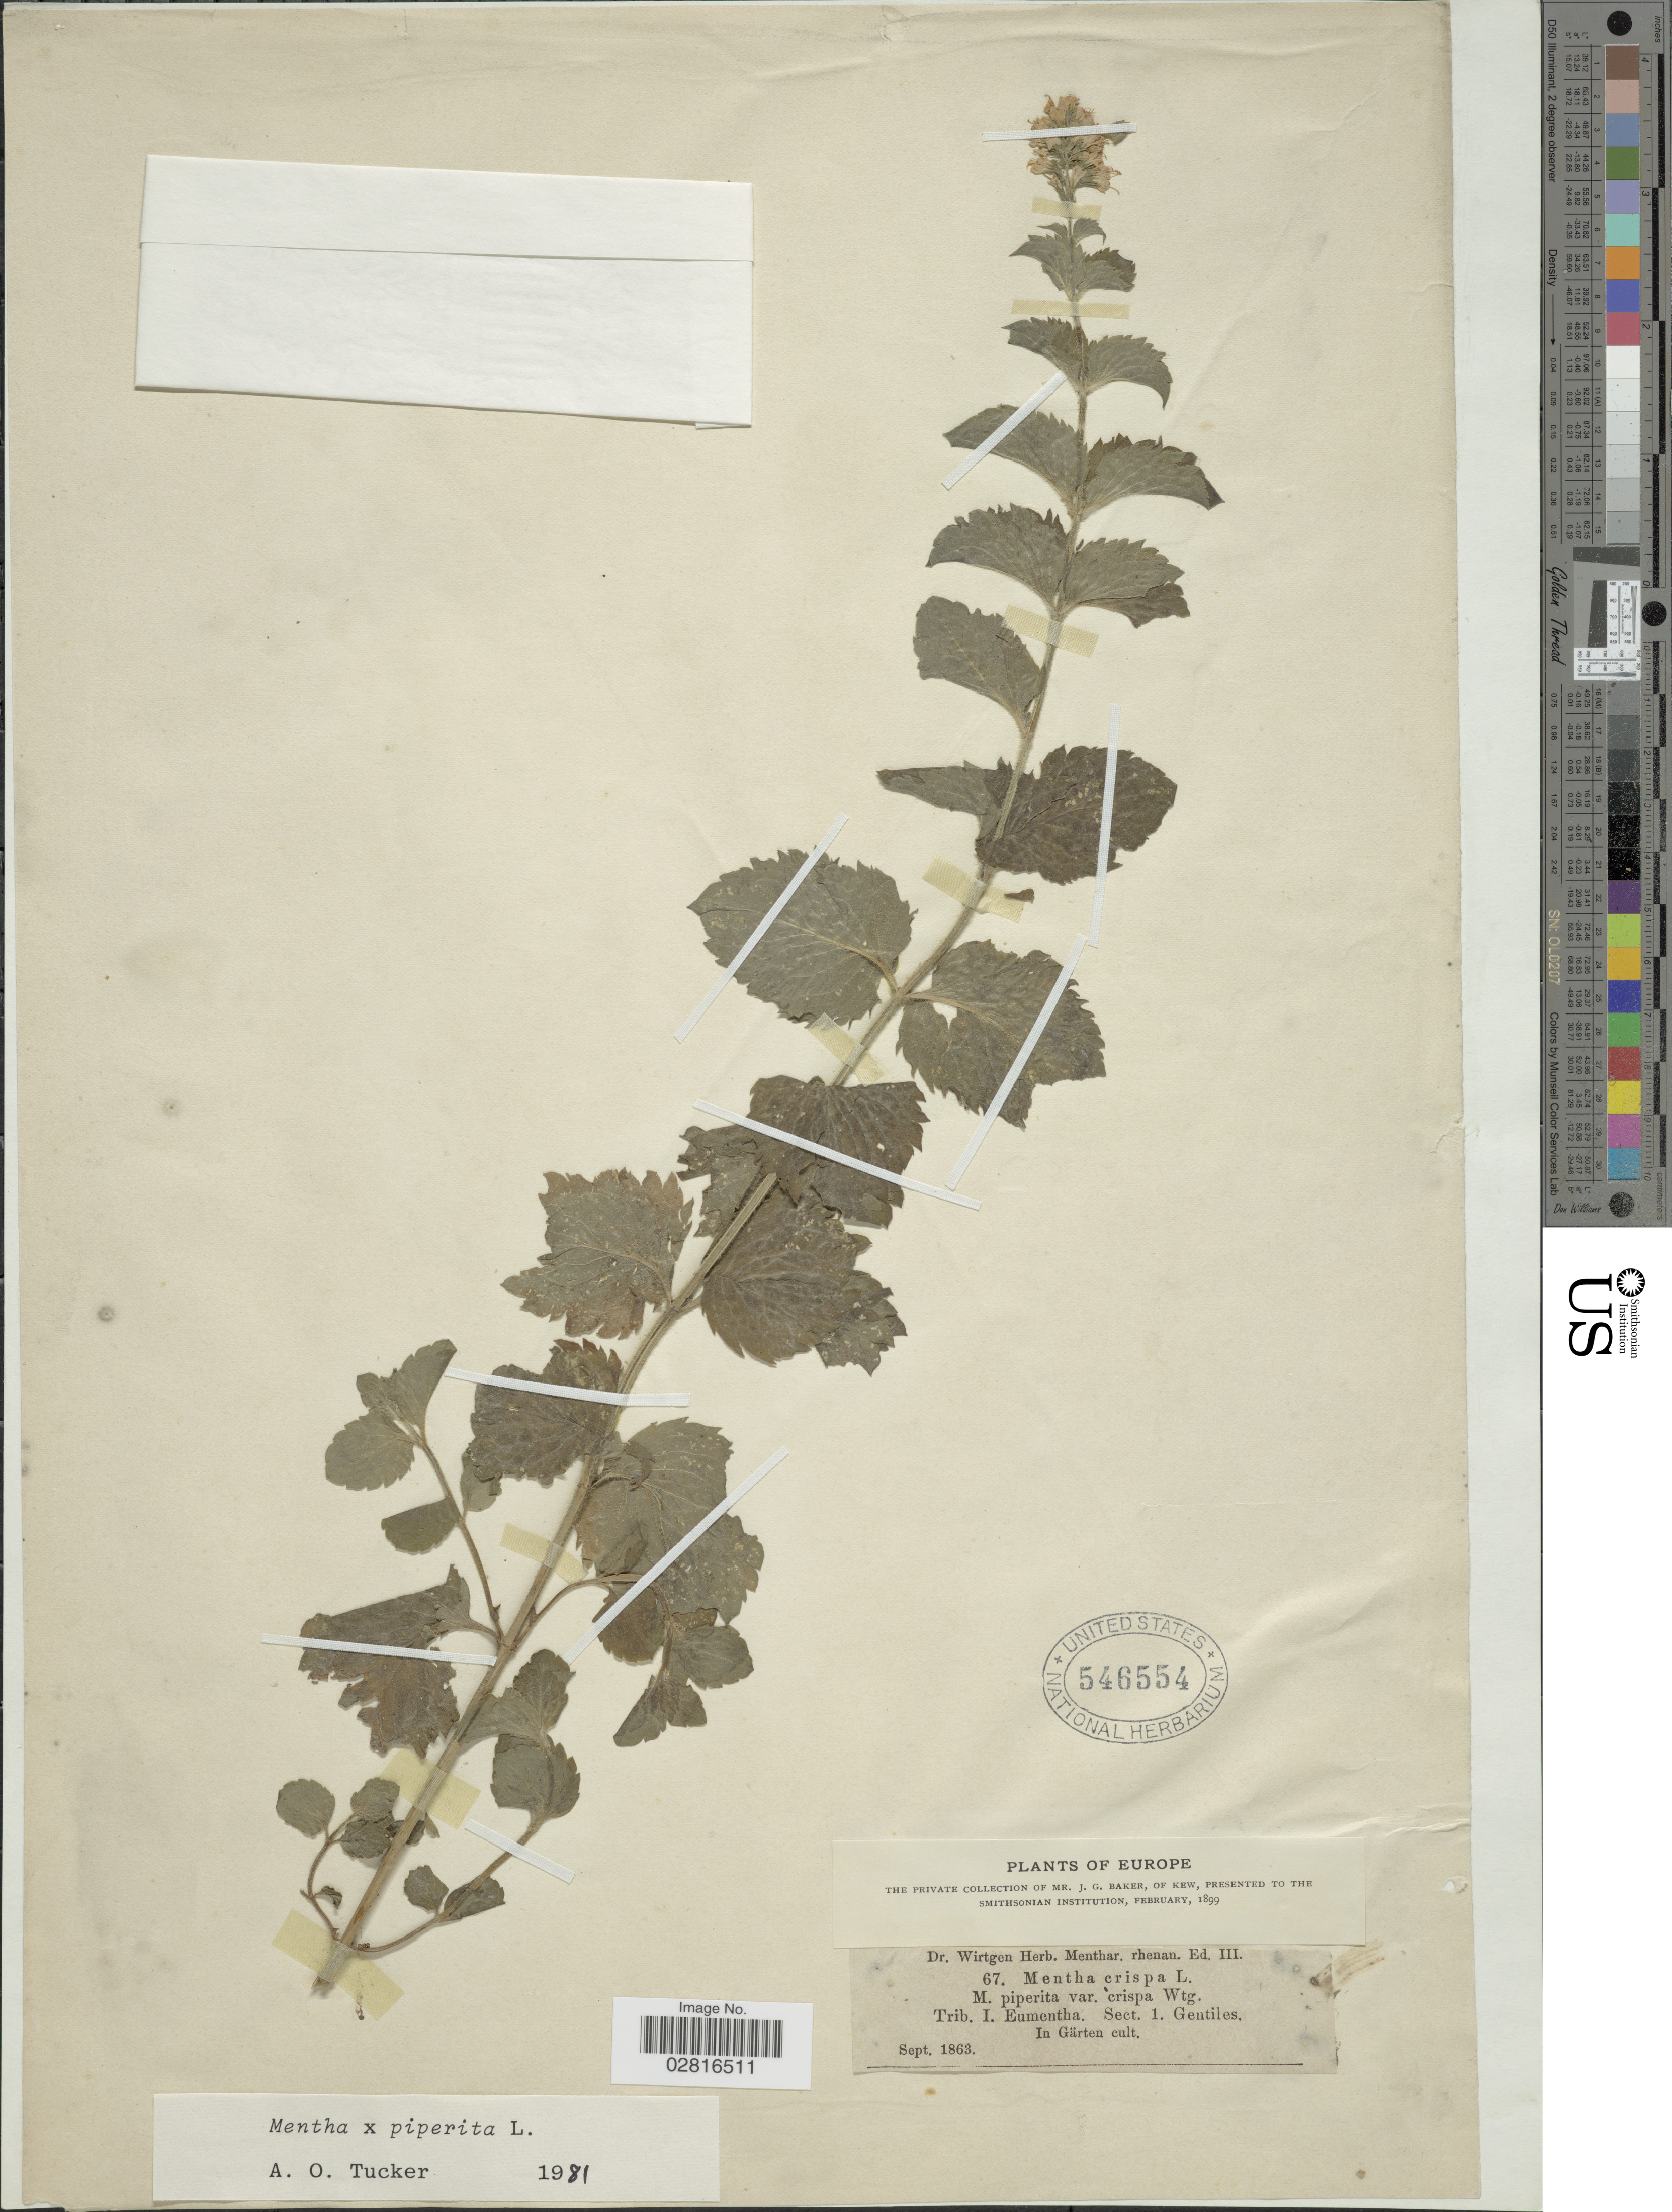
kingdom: Plantae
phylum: Tracheophyta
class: Magnoliopsida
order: Lamiales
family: Lamiaceae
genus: Mentha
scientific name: Mentha x piperita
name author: L.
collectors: J. G. Baker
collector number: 67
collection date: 1863-09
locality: In Gärten cult. Europe.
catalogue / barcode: US 546554